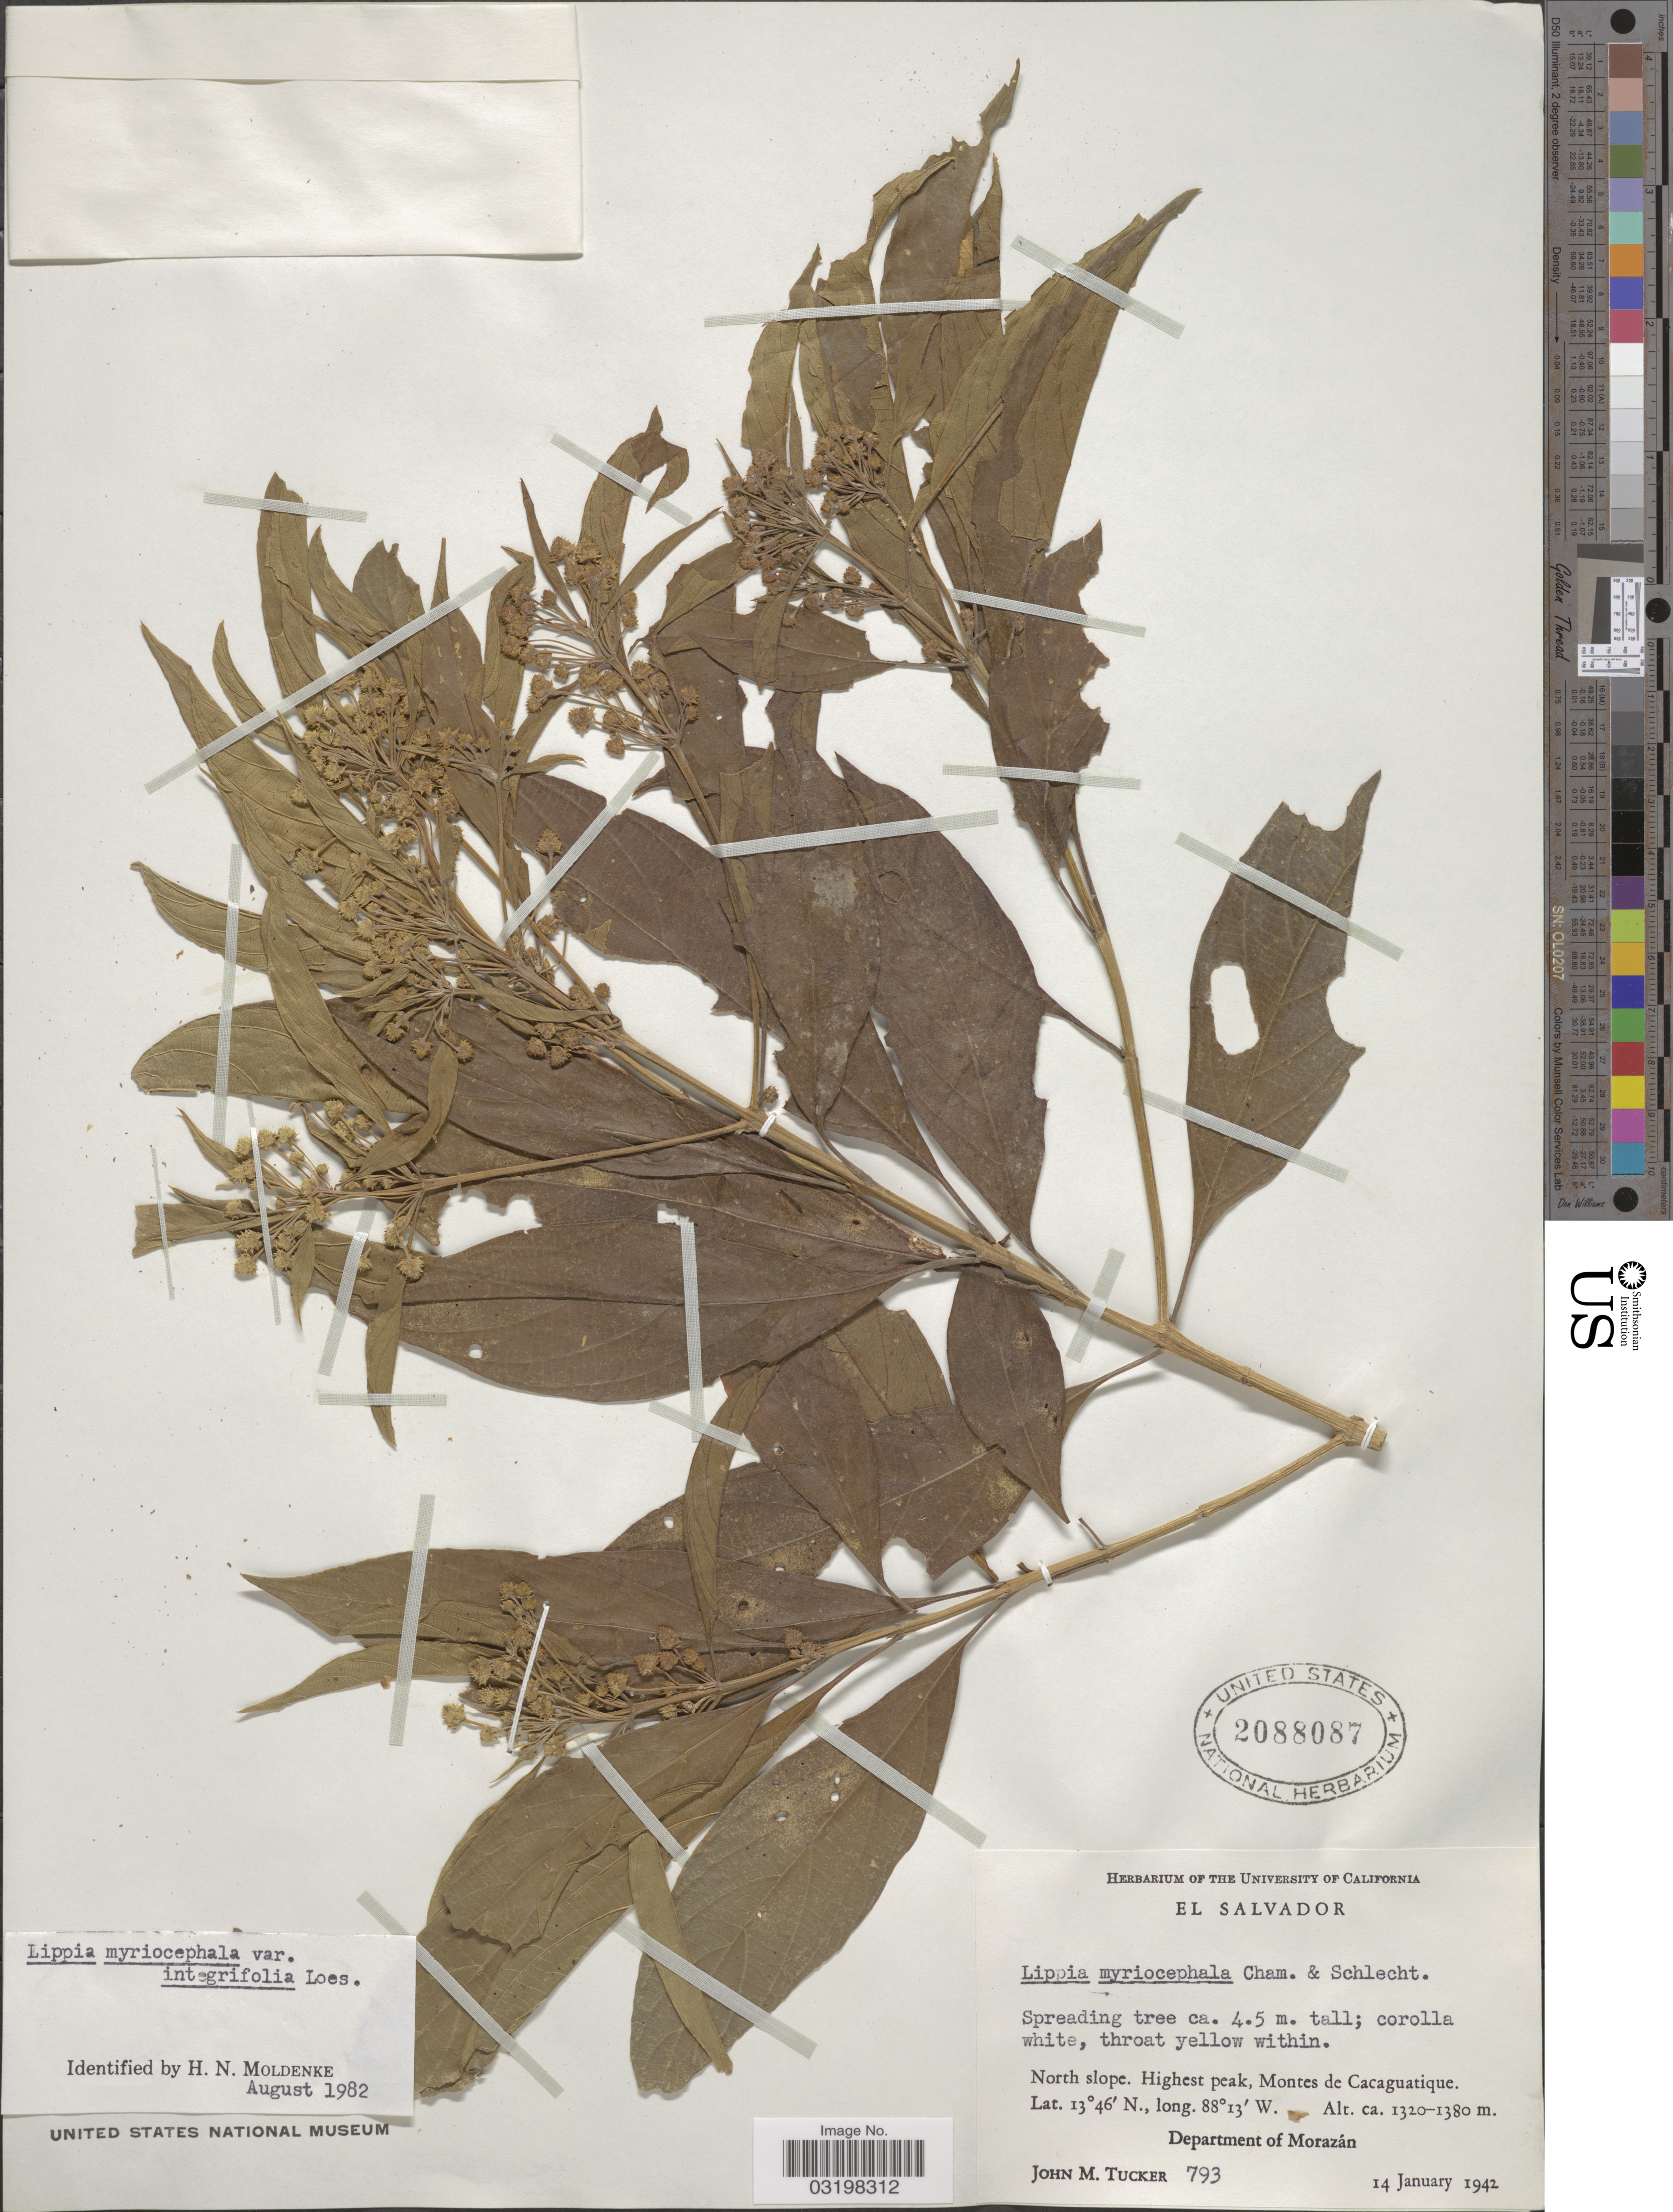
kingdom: Plantae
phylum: Tracheophyta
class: Magnoliopsida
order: Lamiales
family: Verbenaceae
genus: Lippia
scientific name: Lippia myriocephala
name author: Schltdl. & Cham.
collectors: J. M. Tucker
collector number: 793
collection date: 1942-01-14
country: El Salvador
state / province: Morazan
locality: North slope. Highest peak, Montes de Cacaguatique. Department of Morazán.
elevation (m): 1320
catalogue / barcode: US 2088087